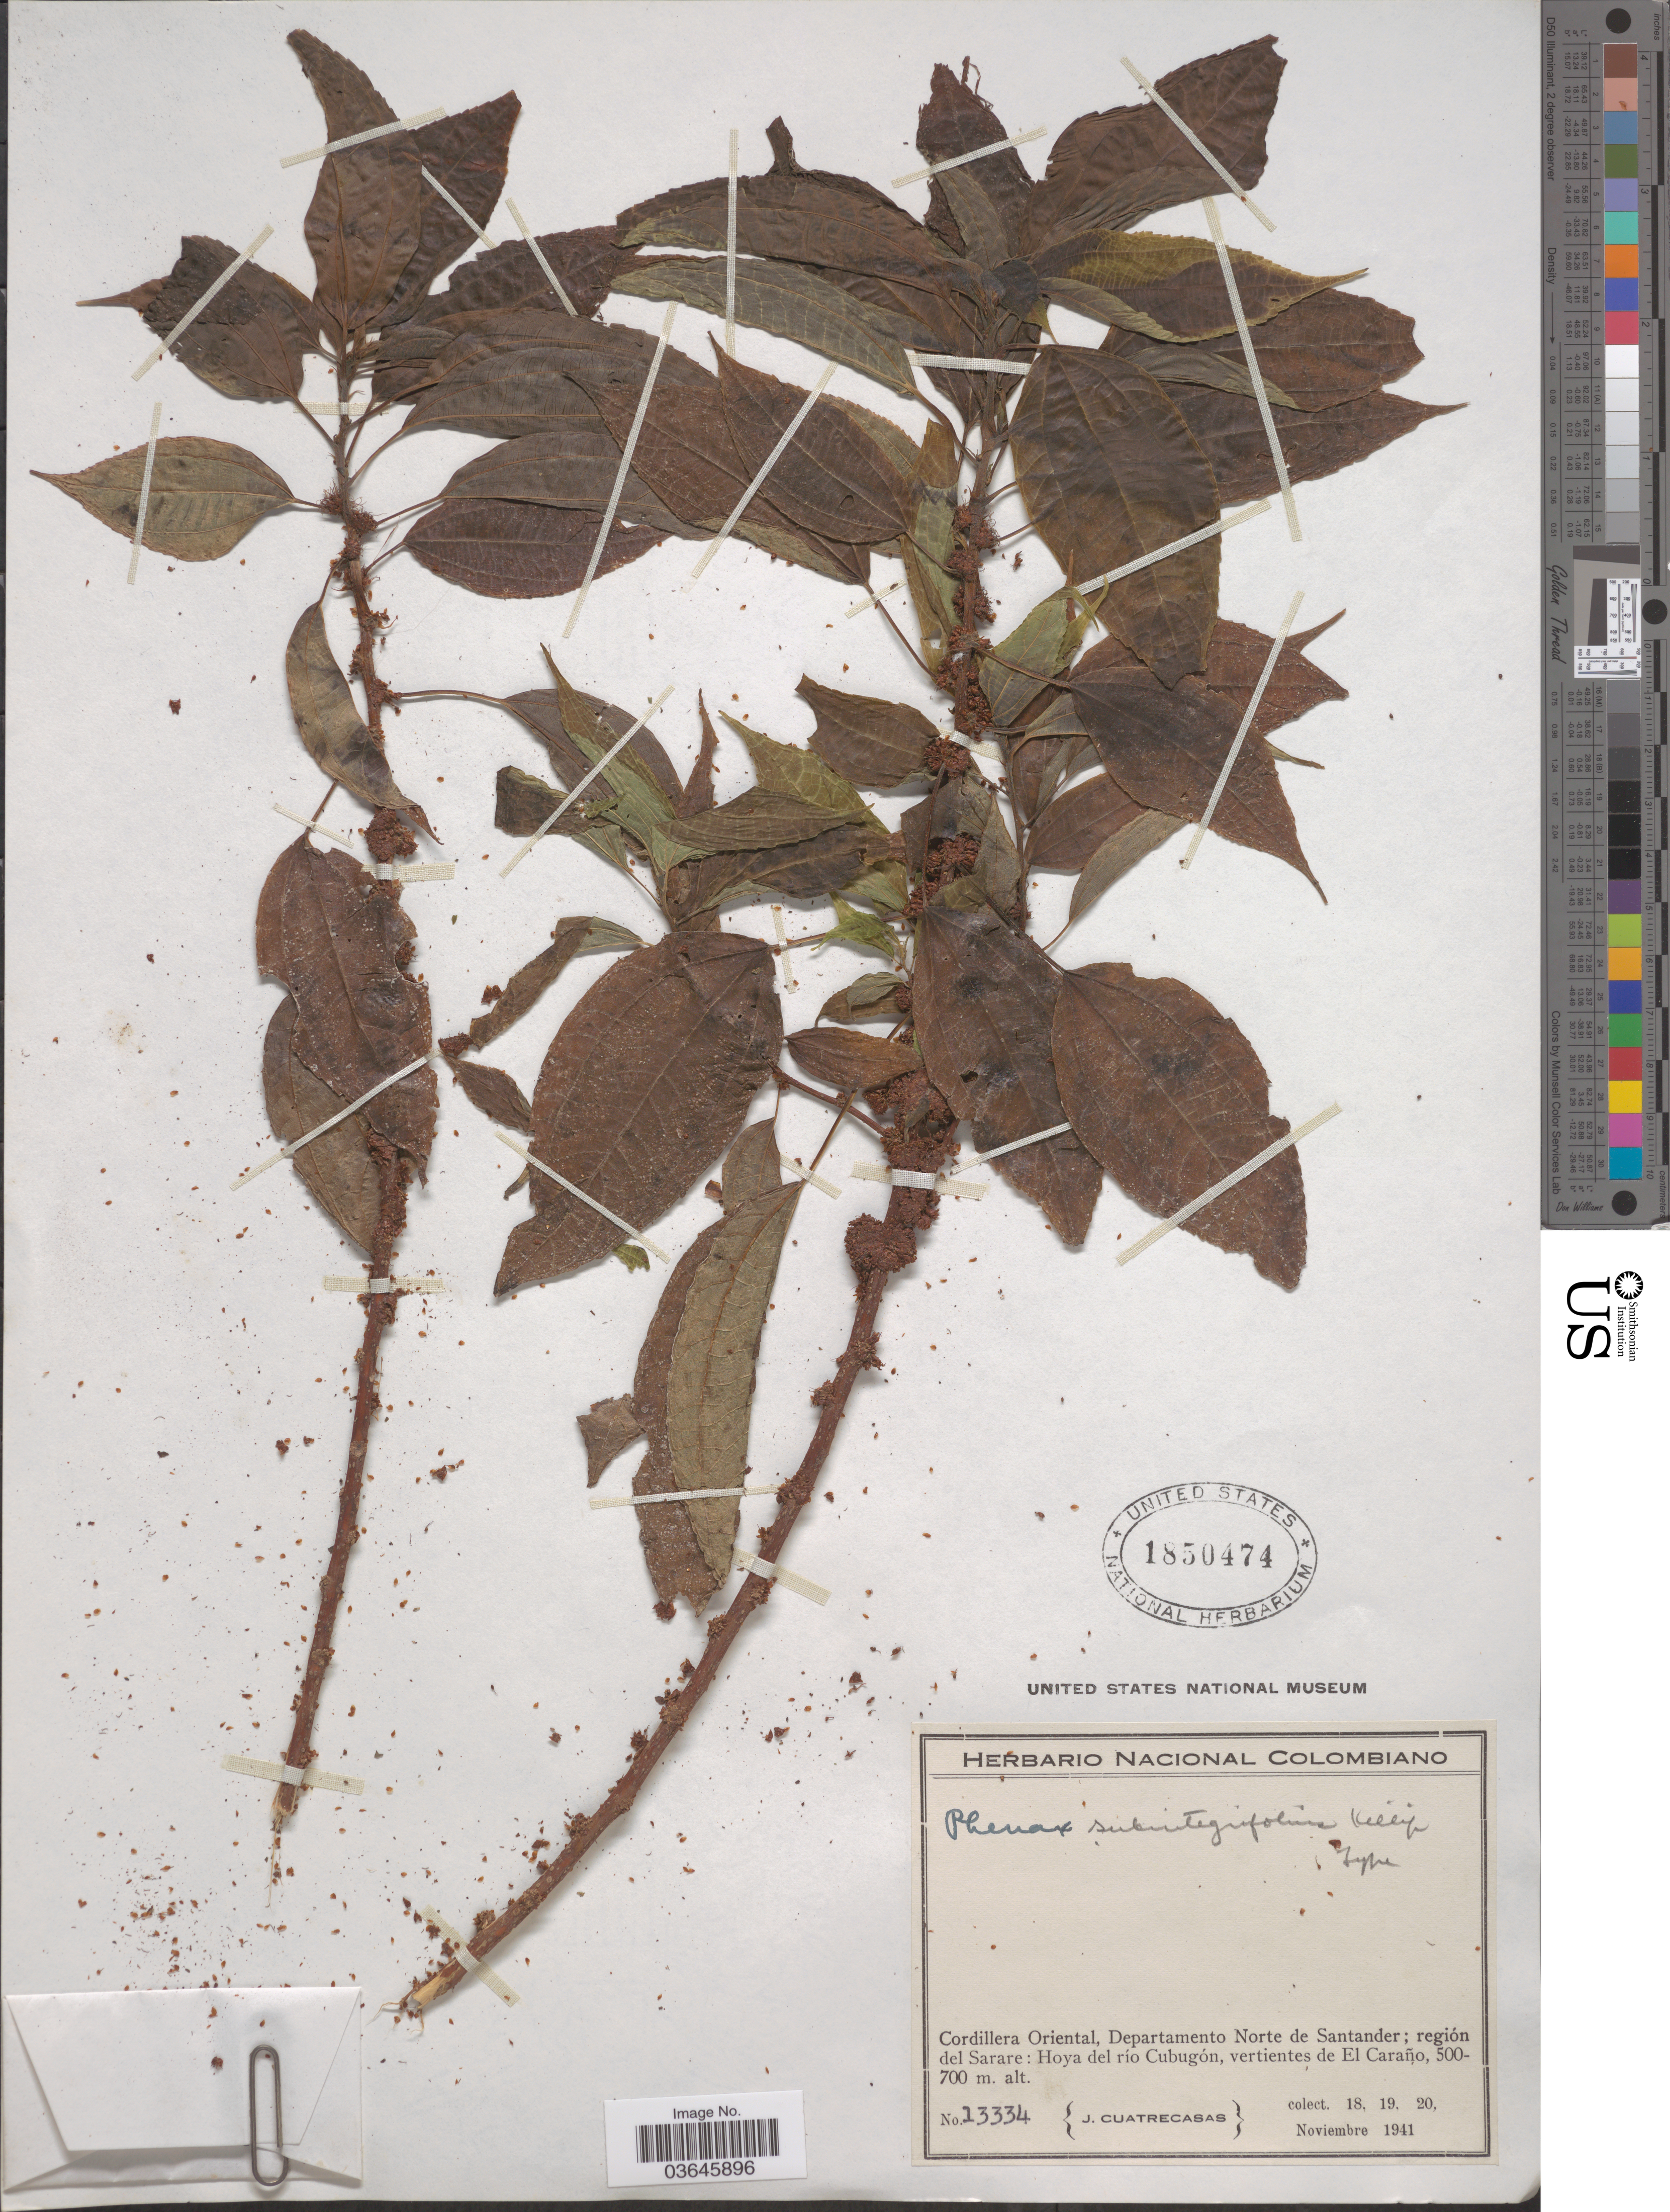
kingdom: Plantae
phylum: Tracheophyta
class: Magnoliopsida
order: Rosales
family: Urticaceae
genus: Phenax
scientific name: Phenax sp.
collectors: J. Cuatrecasas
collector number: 13334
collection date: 1941-11-18/1941-11-20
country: Colombia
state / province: Norte de Santander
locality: Cordillera Oriental, Departamento Norte de Santander; región del Sarare: Hoya del río Cubugón, vertientes de El Caraño.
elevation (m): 500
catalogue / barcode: US 1850474